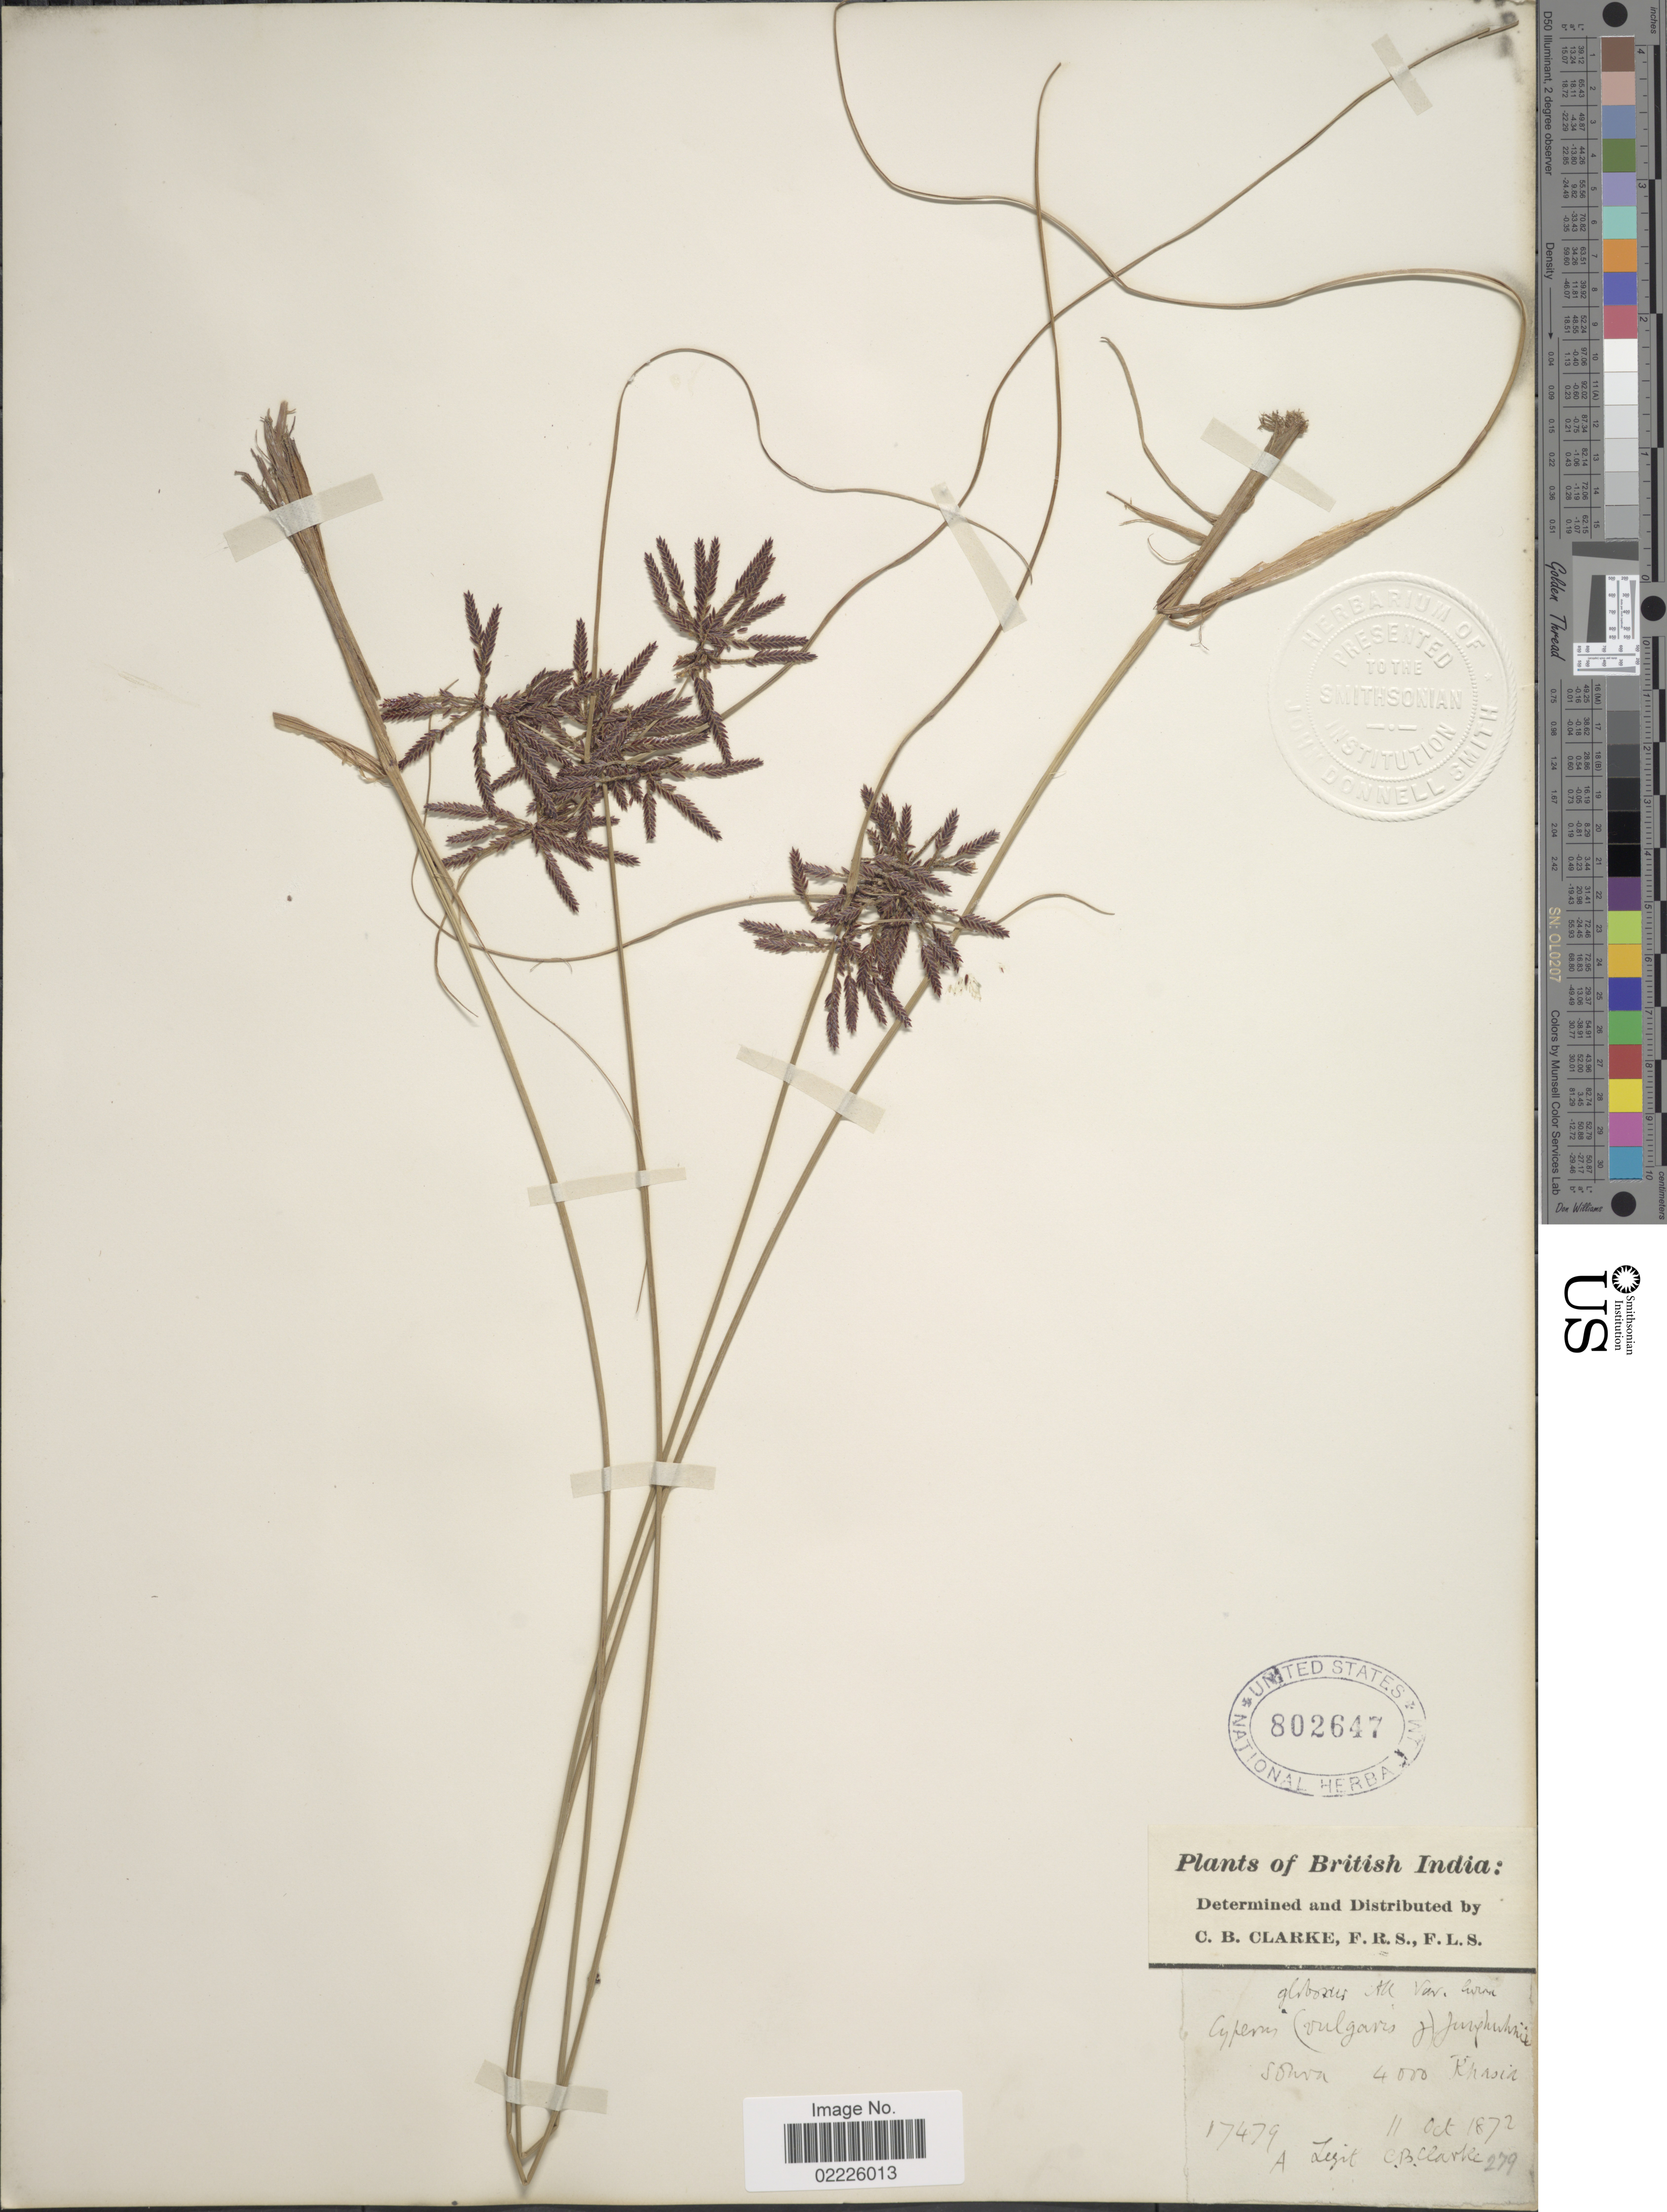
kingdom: Plantae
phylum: Tracheophyta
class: Liliopsida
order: Poales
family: Cyperaceae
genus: Cyperus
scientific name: Cyperus flavidus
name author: Retz.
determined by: Strong, Mark T., (BOT), Smithsonian Institution - National Museum of Natural History (UNITED STATES)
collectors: C. B. Clarke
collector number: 17479A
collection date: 1872-10-11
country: India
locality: British India, Khasia, [illegible text]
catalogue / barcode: US 802647